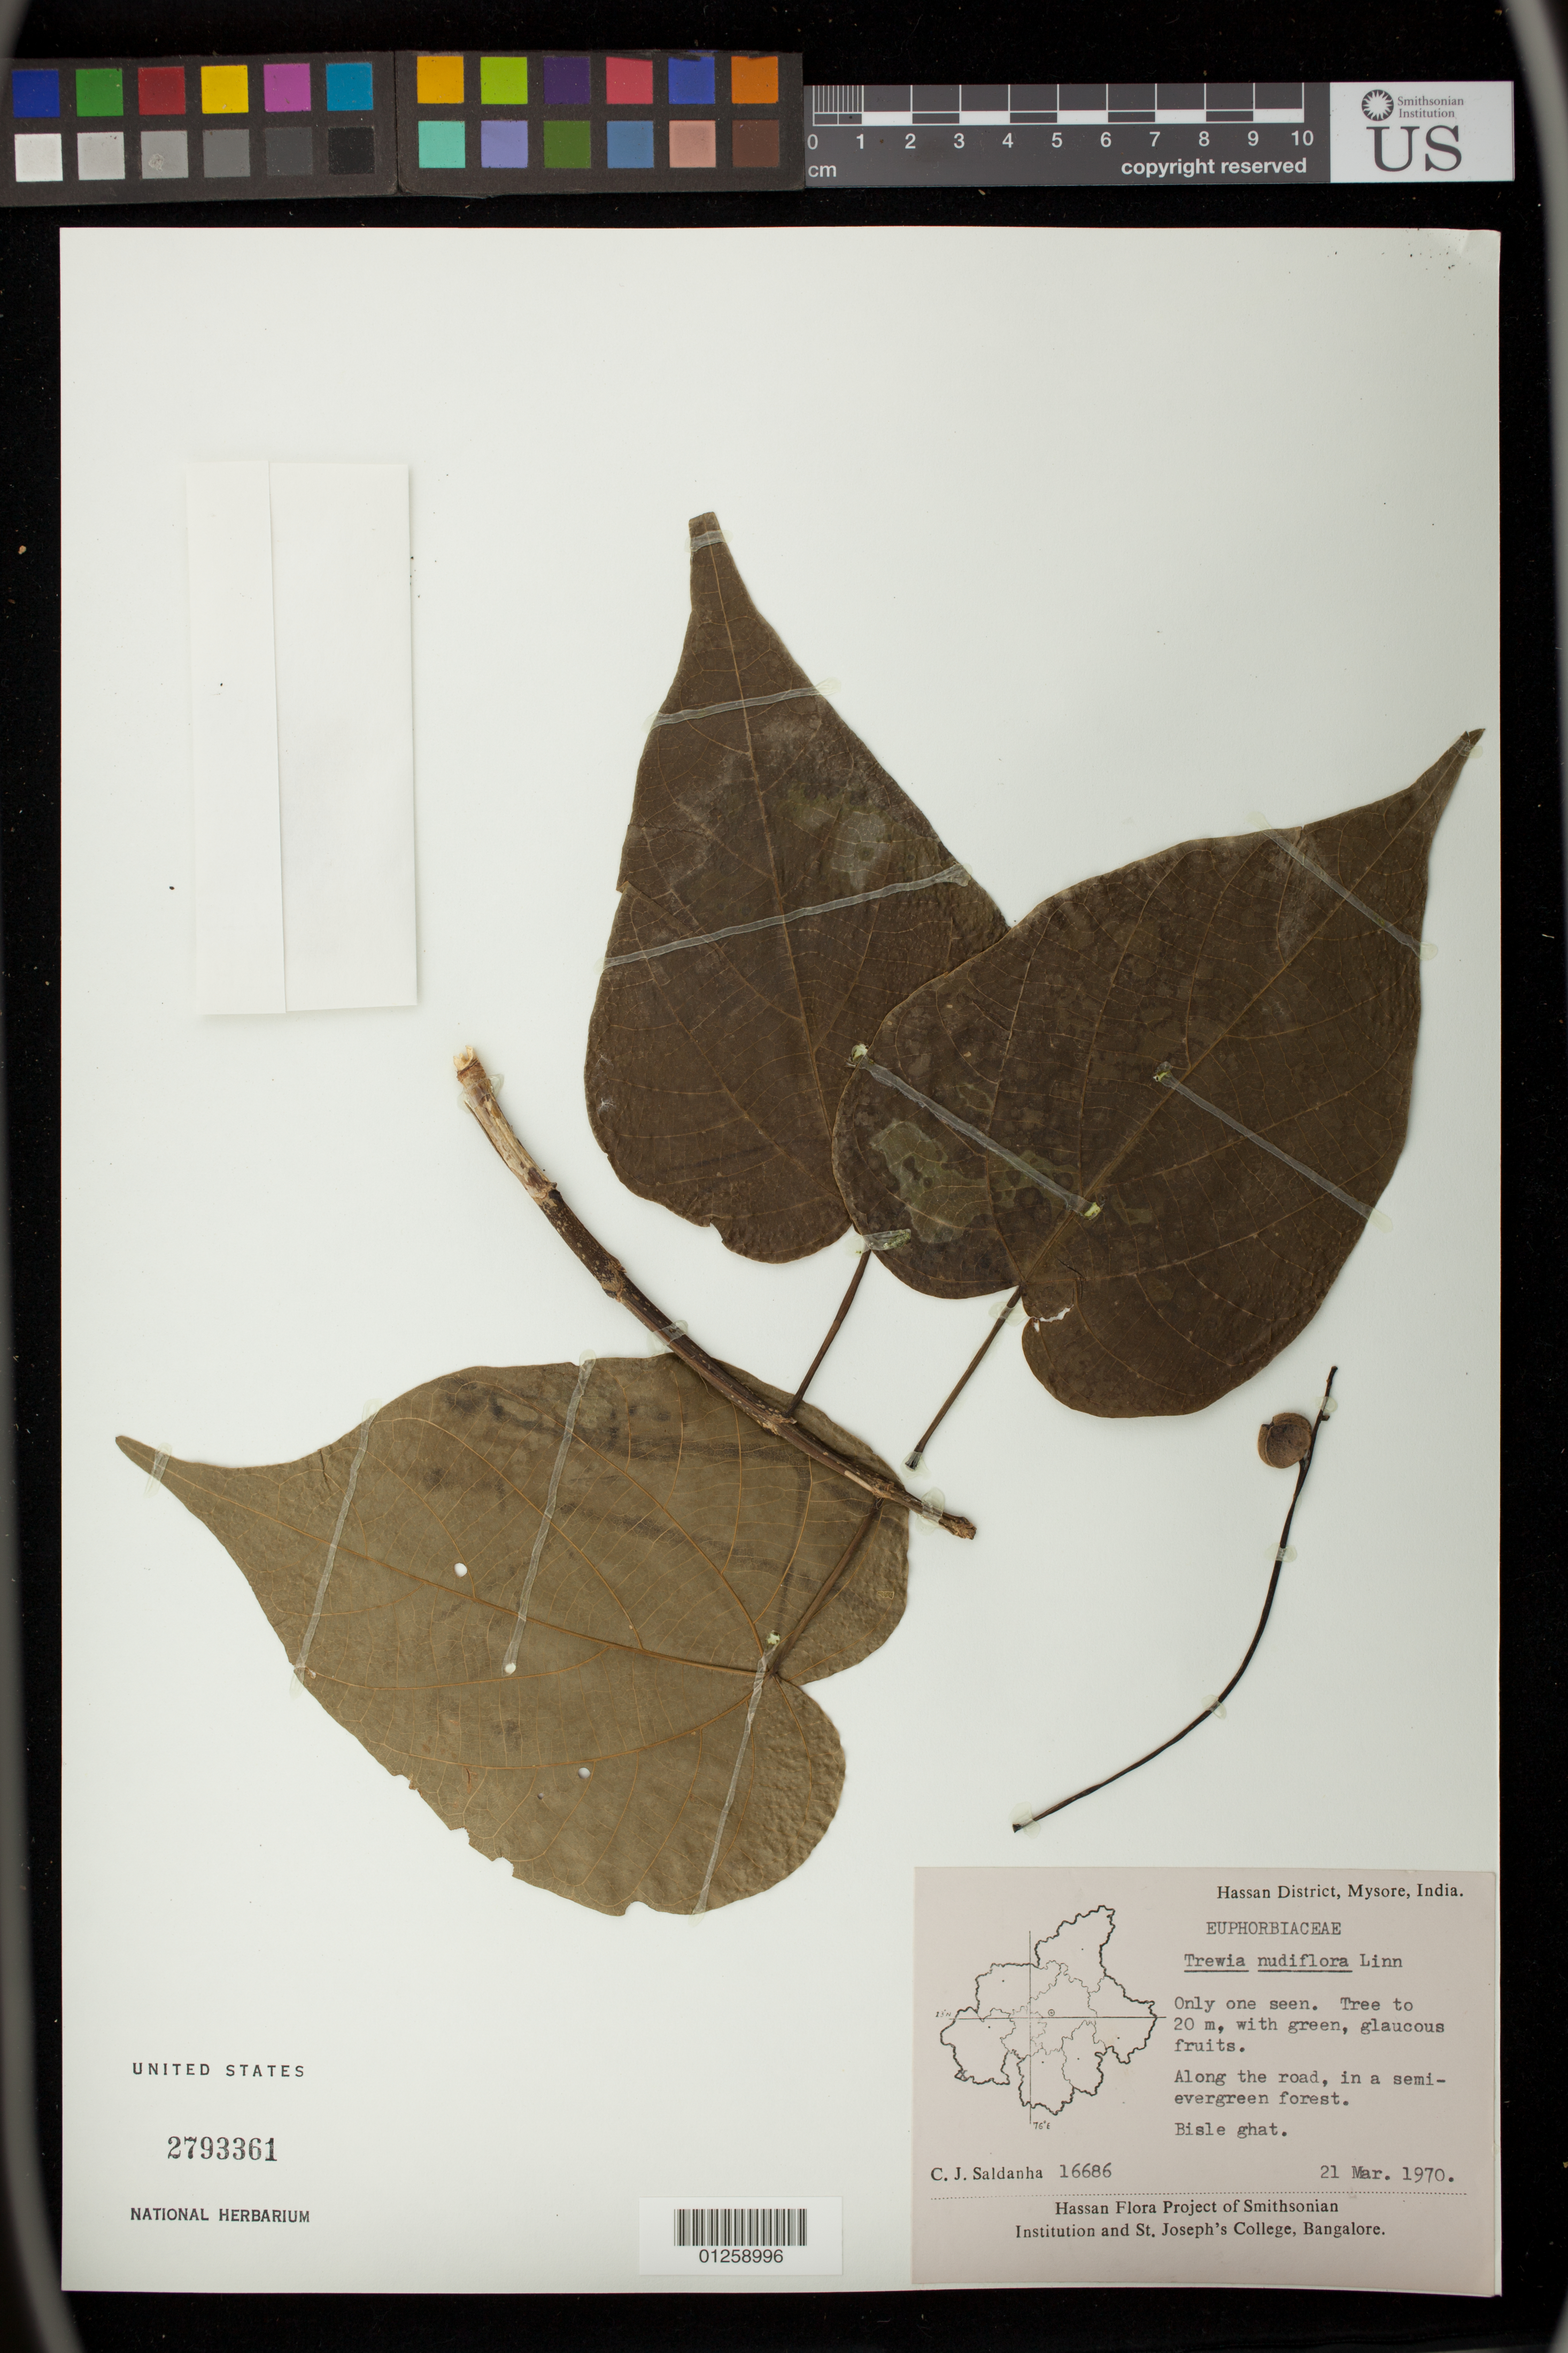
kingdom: Plantae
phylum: Tracheophyta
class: Magnoliopsida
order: Malpighiales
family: Euphorbiaceae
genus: Mallotus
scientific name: Mallotus nudiflorus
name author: (L.) Kulju & Welzen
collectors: C. J. Saldanha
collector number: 16686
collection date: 1970-03-21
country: India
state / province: Karnataka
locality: Hassan District, Mysore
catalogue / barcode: US 2793361